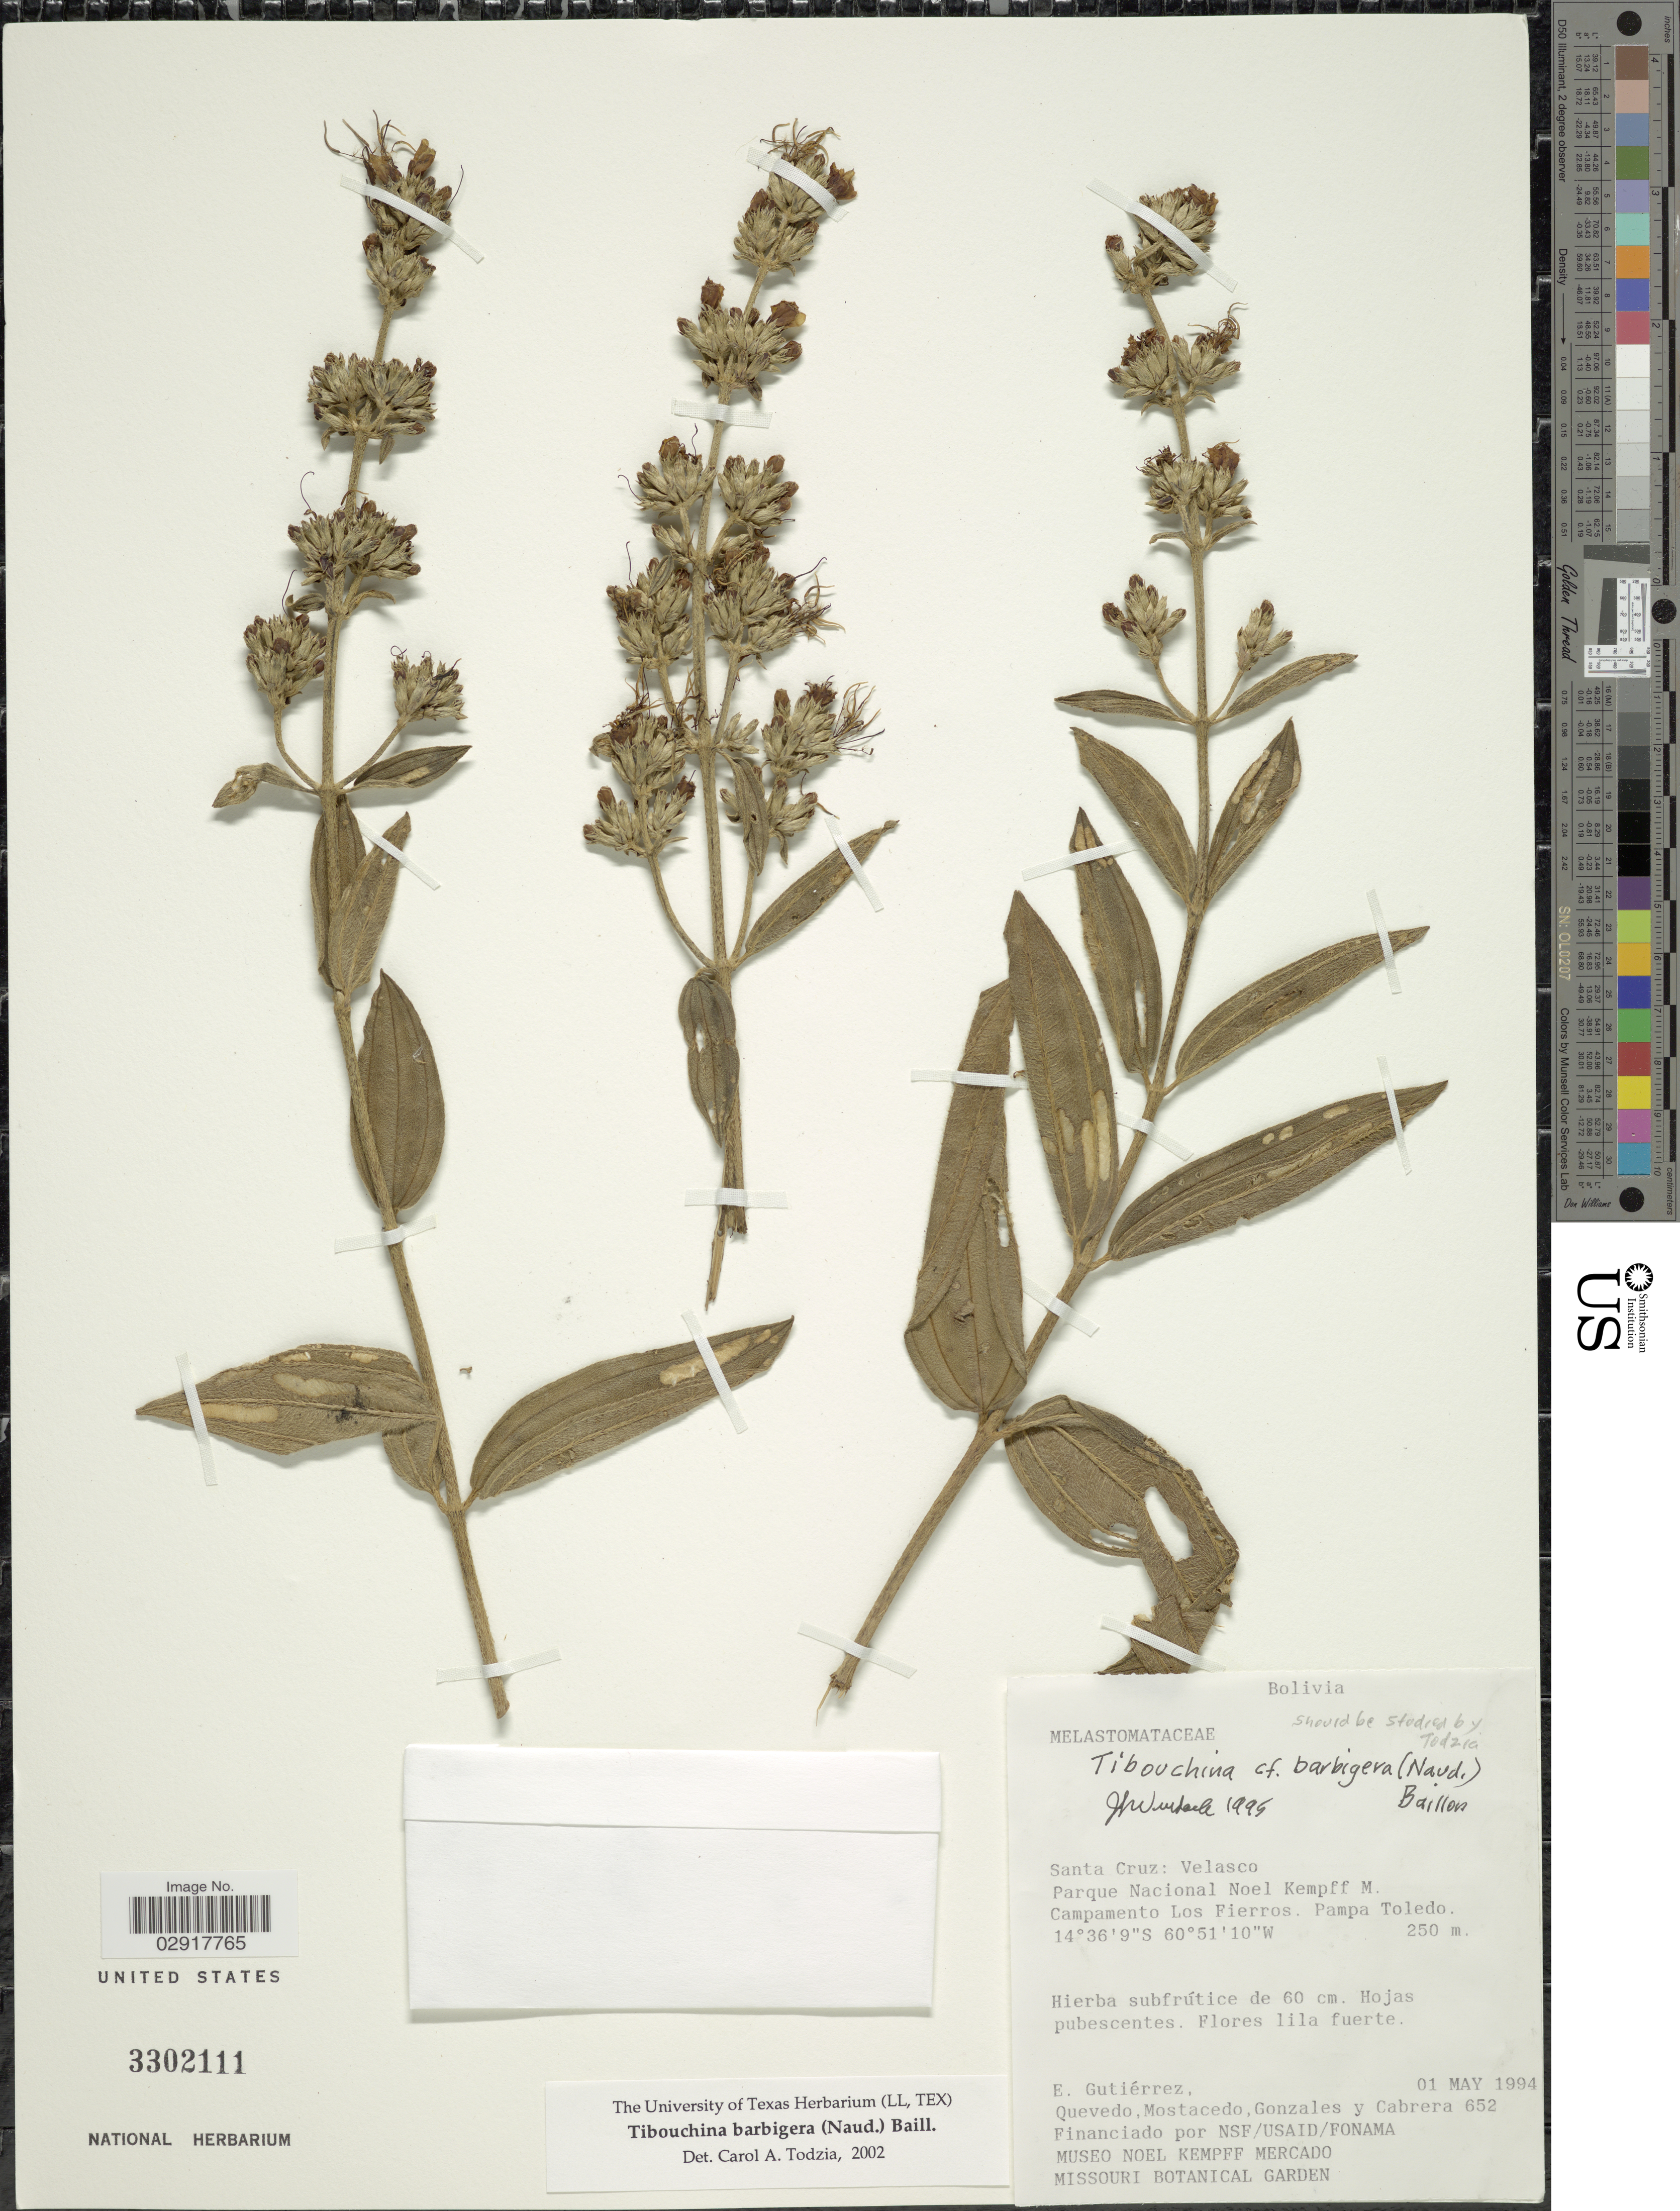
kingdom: Plantae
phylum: Tracheophyta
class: Magnoliopsida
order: Myrtales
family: Melastomataceae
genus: Tibouchina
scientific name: Tibouchina barbigera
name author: Baill.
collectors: E. Gutiérrez, -- Quevedo, Mostacedo, --, Gonzales, -- & Cabrera, --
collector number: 652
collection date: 1994-05-01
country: Bolivia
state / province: Santa Cruz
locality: Velasco. Parque Nacional Noel Kempff M. Campamento Los Fierros. Pampa Toledo.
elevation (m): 250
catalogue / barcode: US 3302111